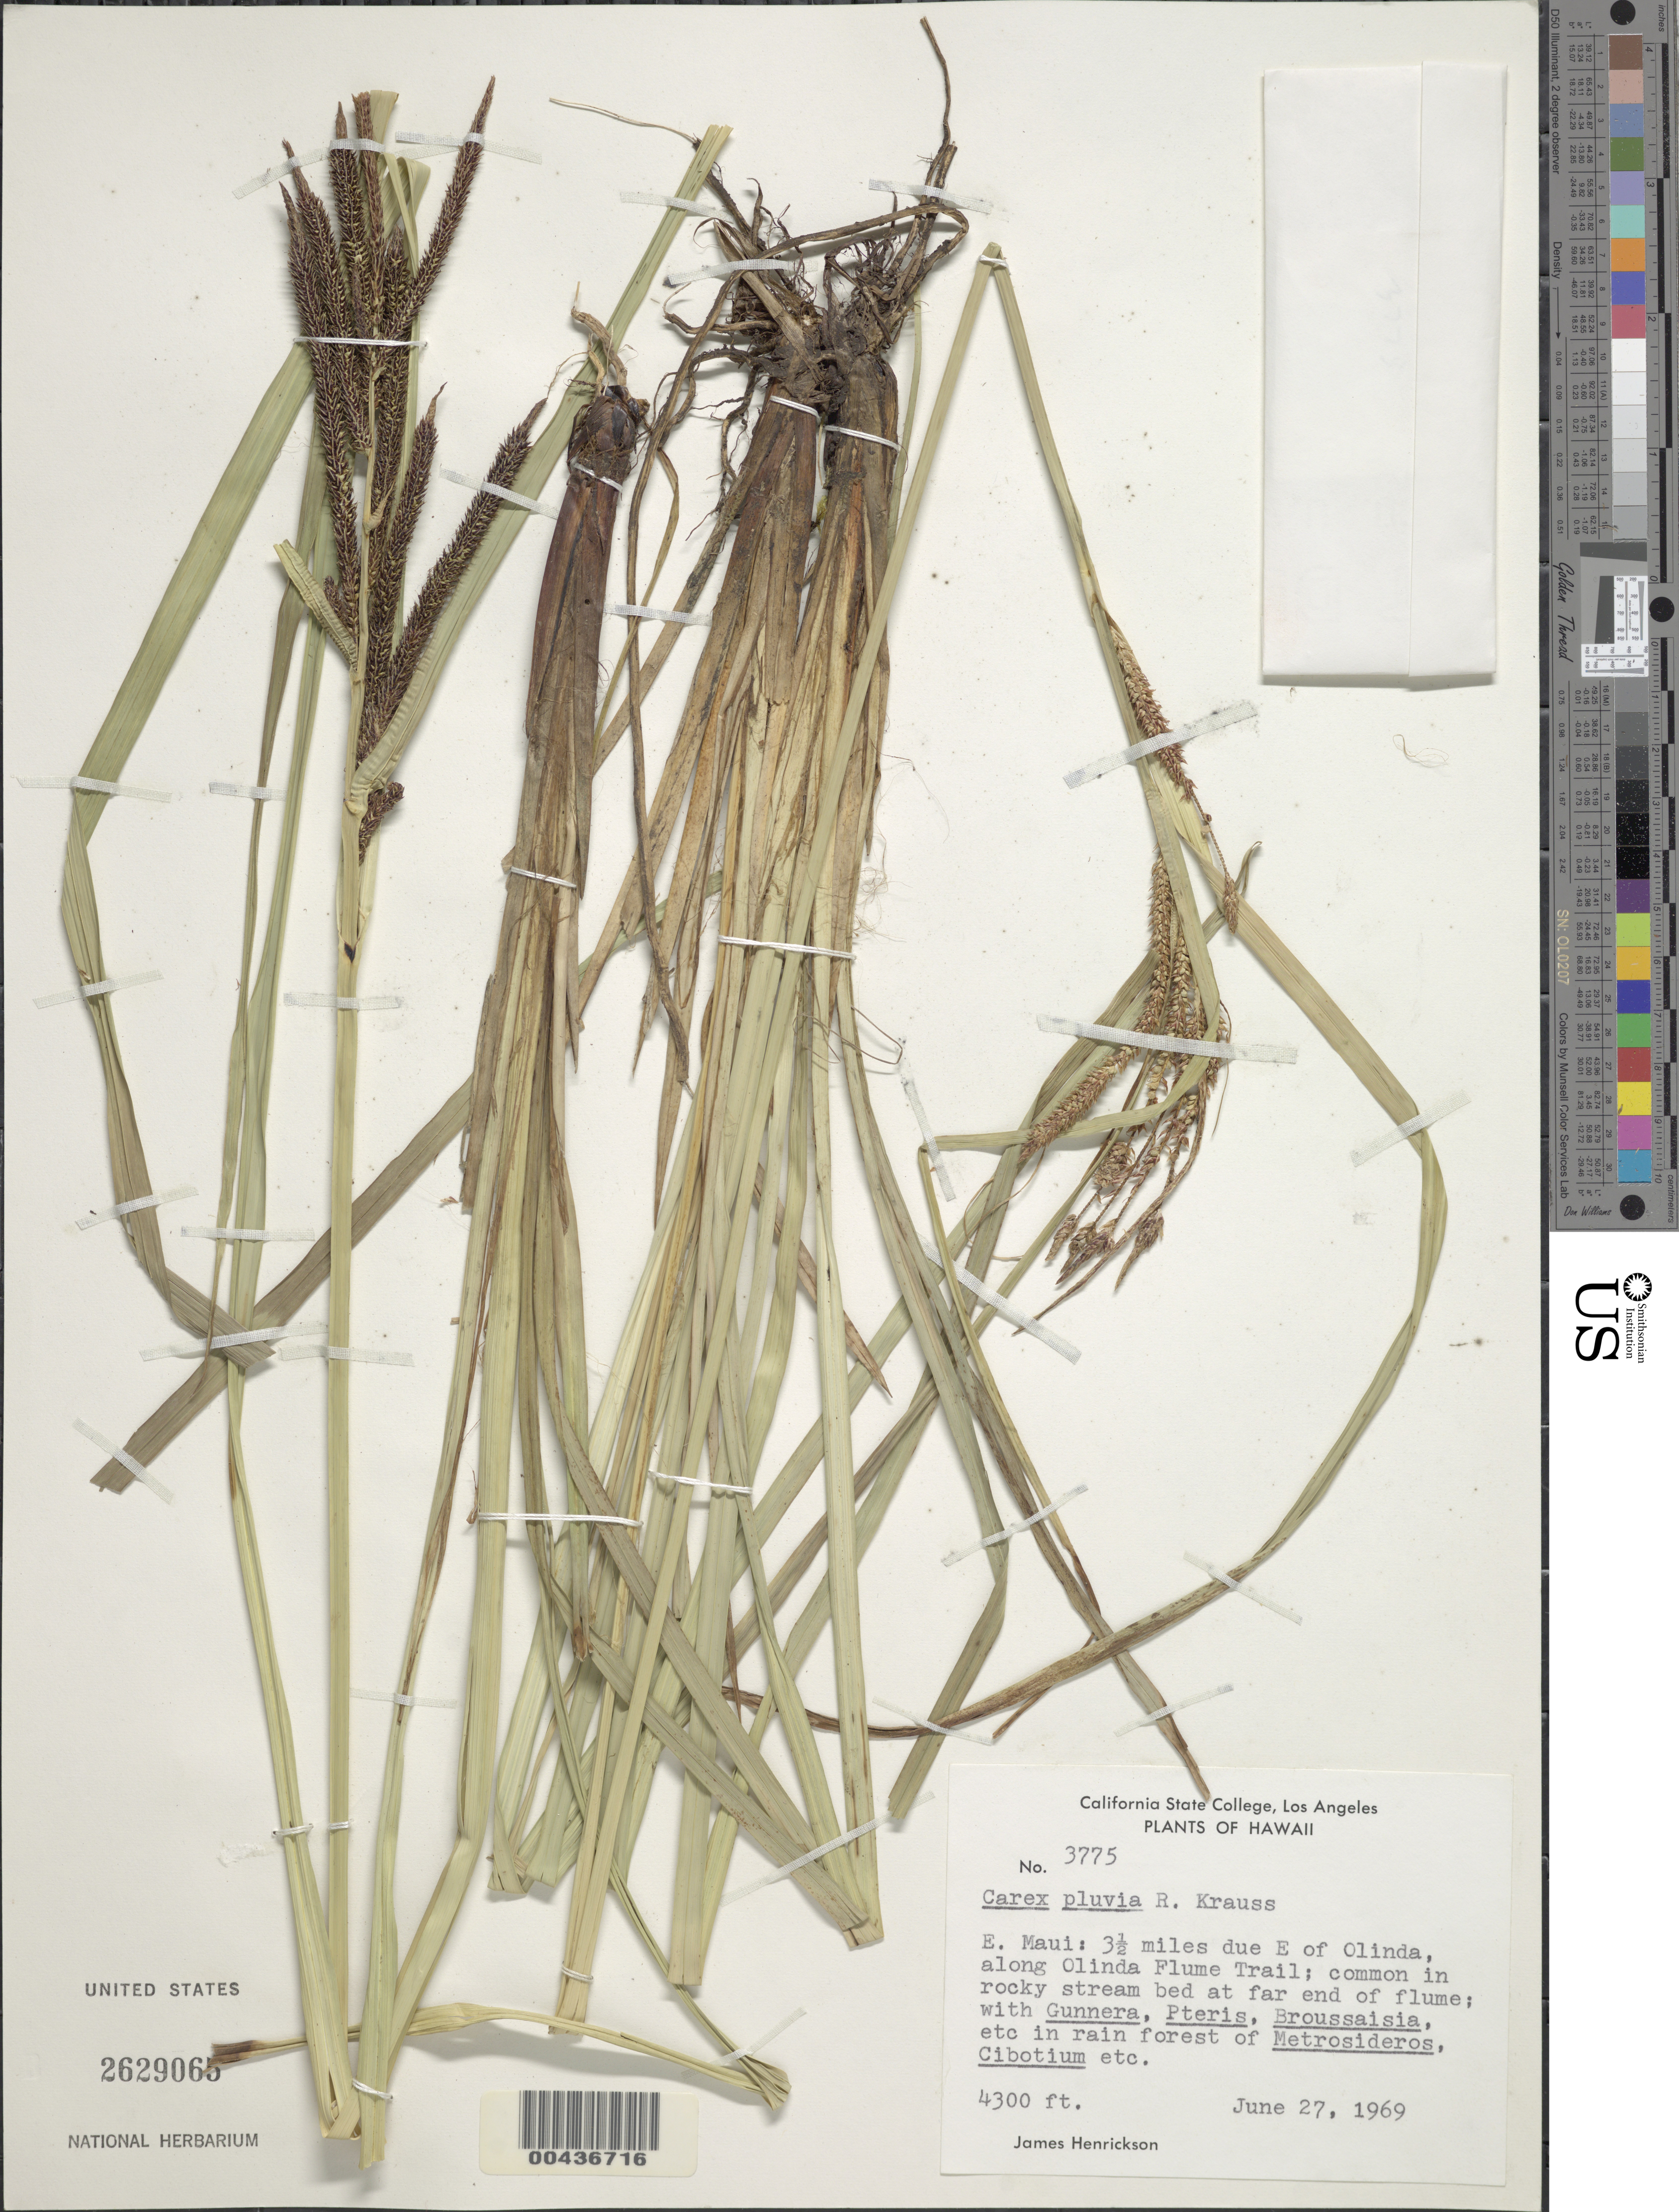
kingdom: Plantae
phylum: Tracheophyta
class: Liliopsida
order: Poales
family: Cyperaceae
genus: Carex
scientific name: Carex alligata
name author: Boott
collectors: J. S. Henrickson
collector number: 3775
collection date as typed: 27 Jun 1969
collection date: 1969-06-27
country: United States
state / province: Hawaii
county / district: Maui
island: Maui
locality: E Maui, 3.5 mi due E of Olinda, along Olinda Flume Trail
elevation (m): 1311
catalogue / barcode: US 2629065